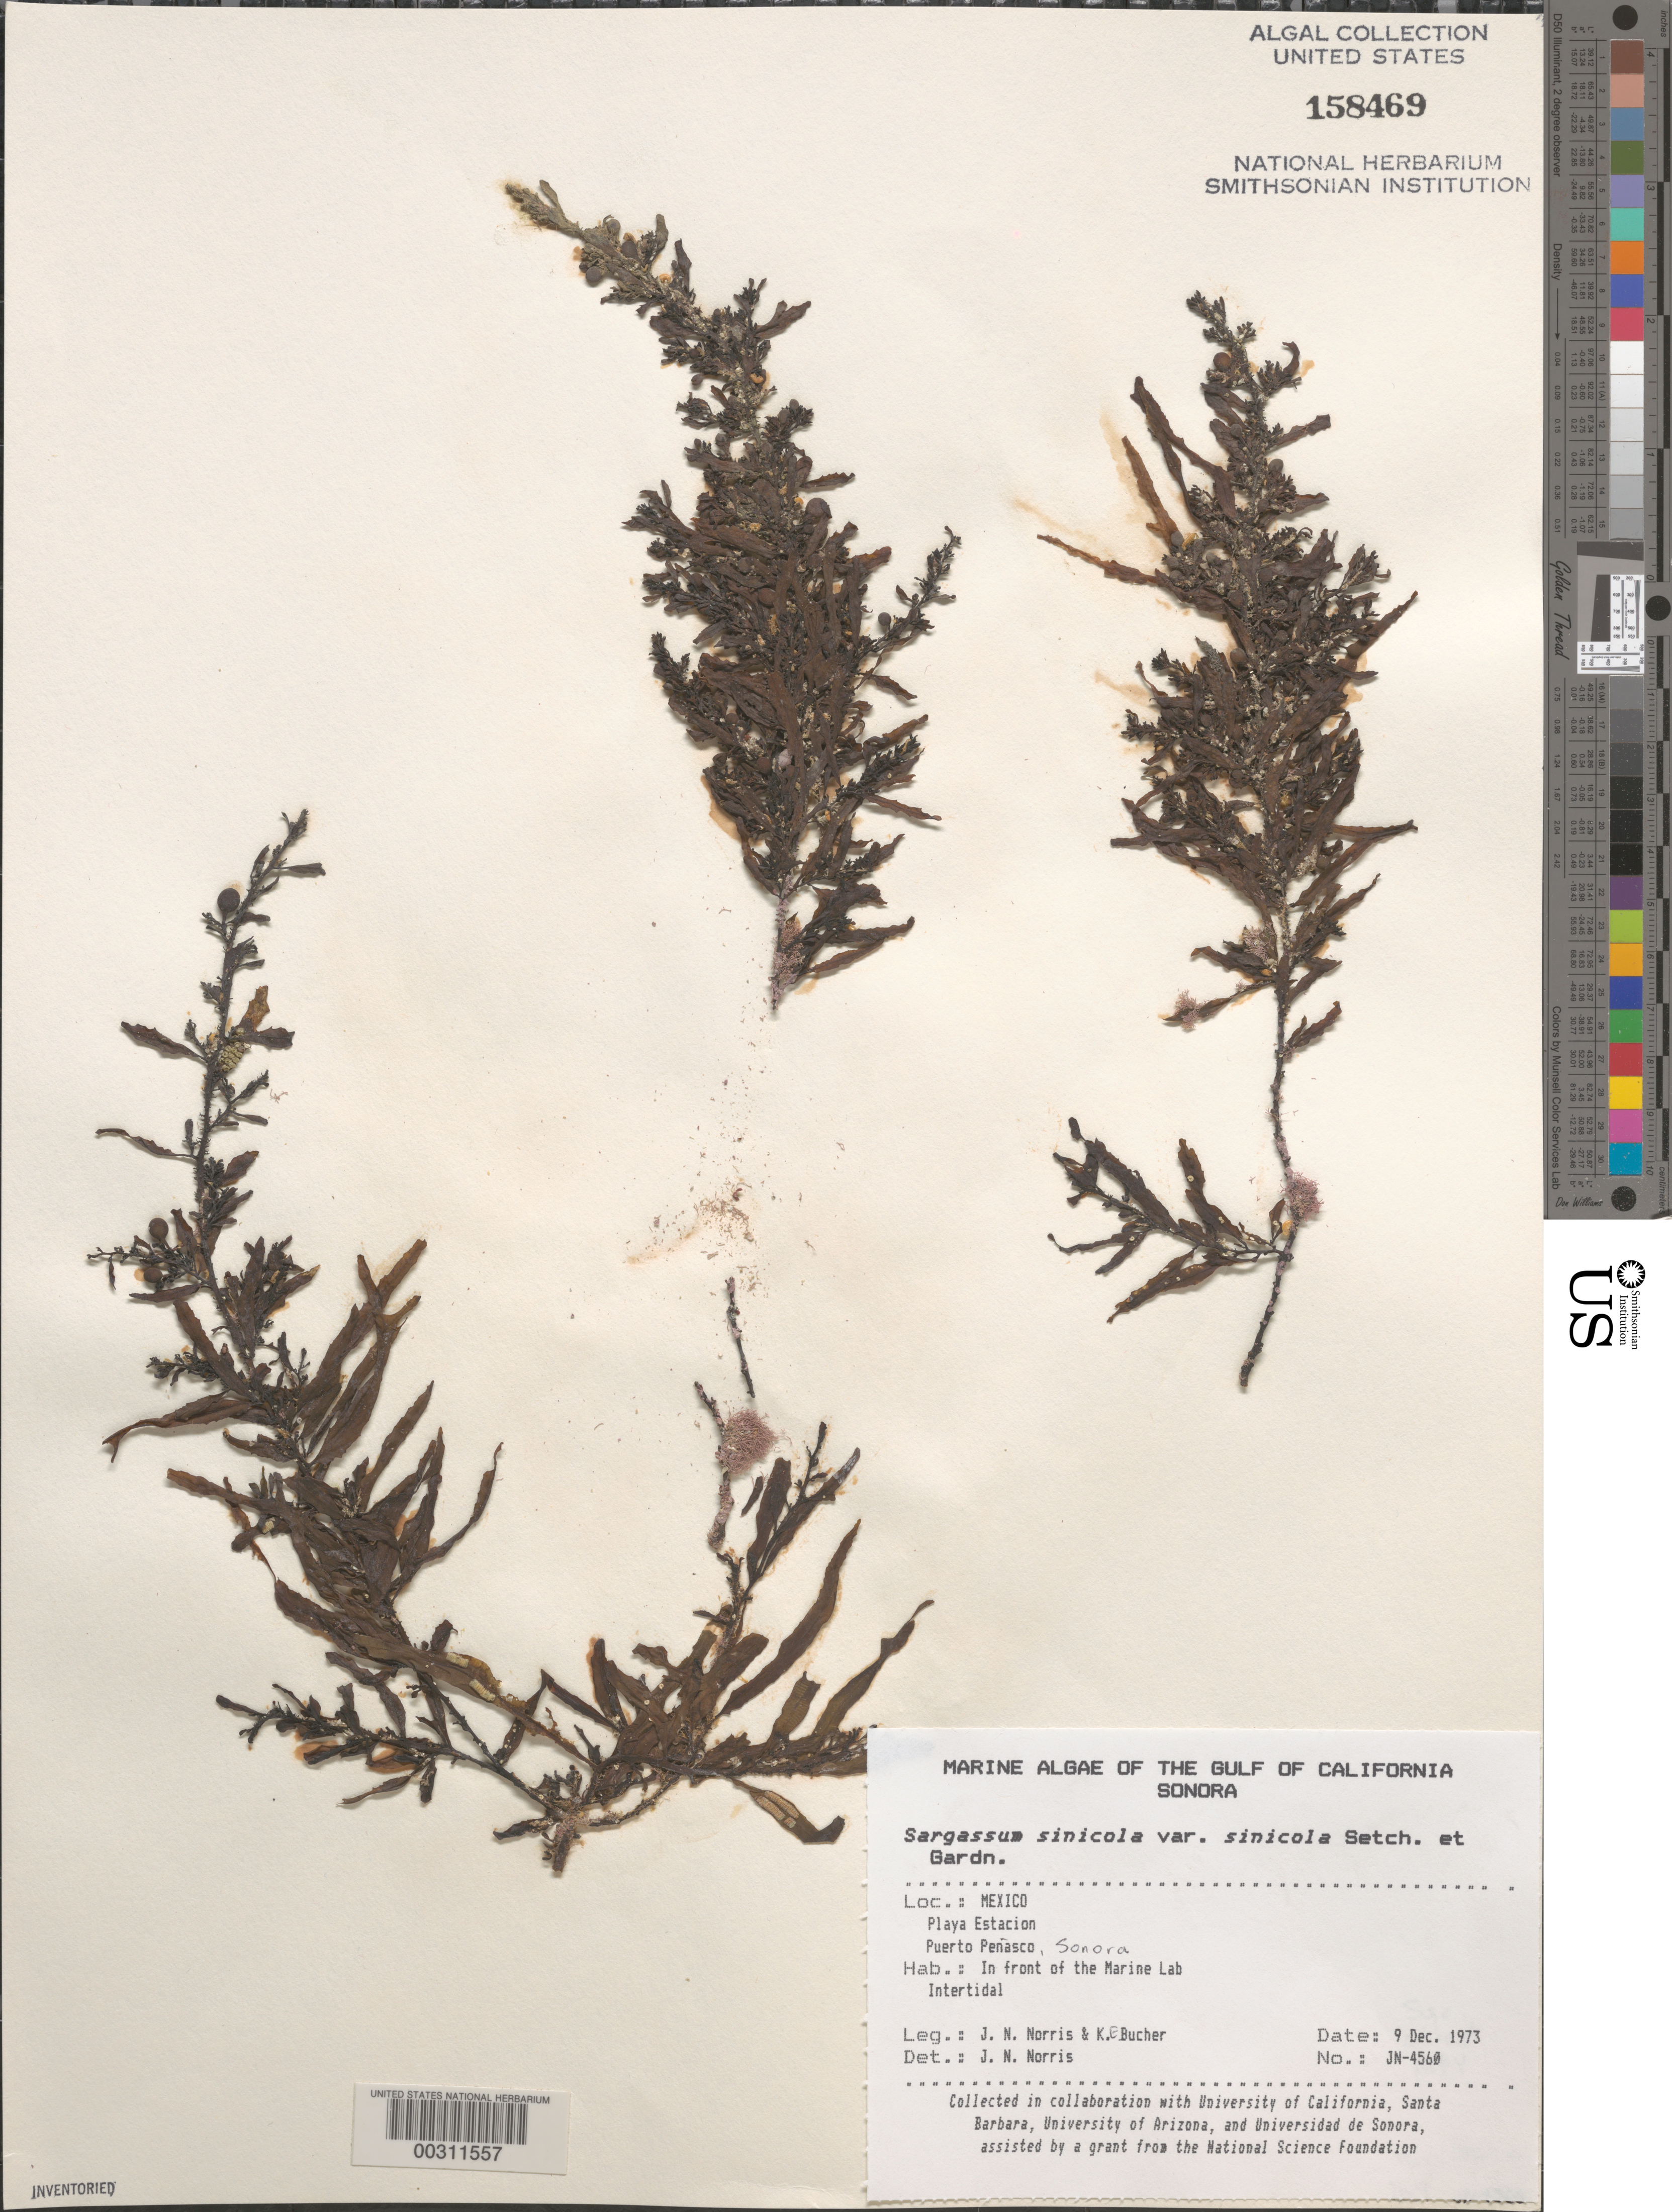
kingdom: Chromista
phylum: Ochrophyta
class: Phaeophyceae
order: Fucales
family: Sargassaceae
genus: Sargassum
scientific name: Sargassum sinicola var. sinicola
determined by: Norris, James N.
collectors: J. N. Norris & K. E. Bucher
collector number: JN-4560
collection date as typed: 09 Dec 1973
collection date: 1973-12-09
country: Mexico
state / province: Sonora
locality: Playa Estacion, Puerto Penasco, marine station shore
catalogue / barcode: US 158469